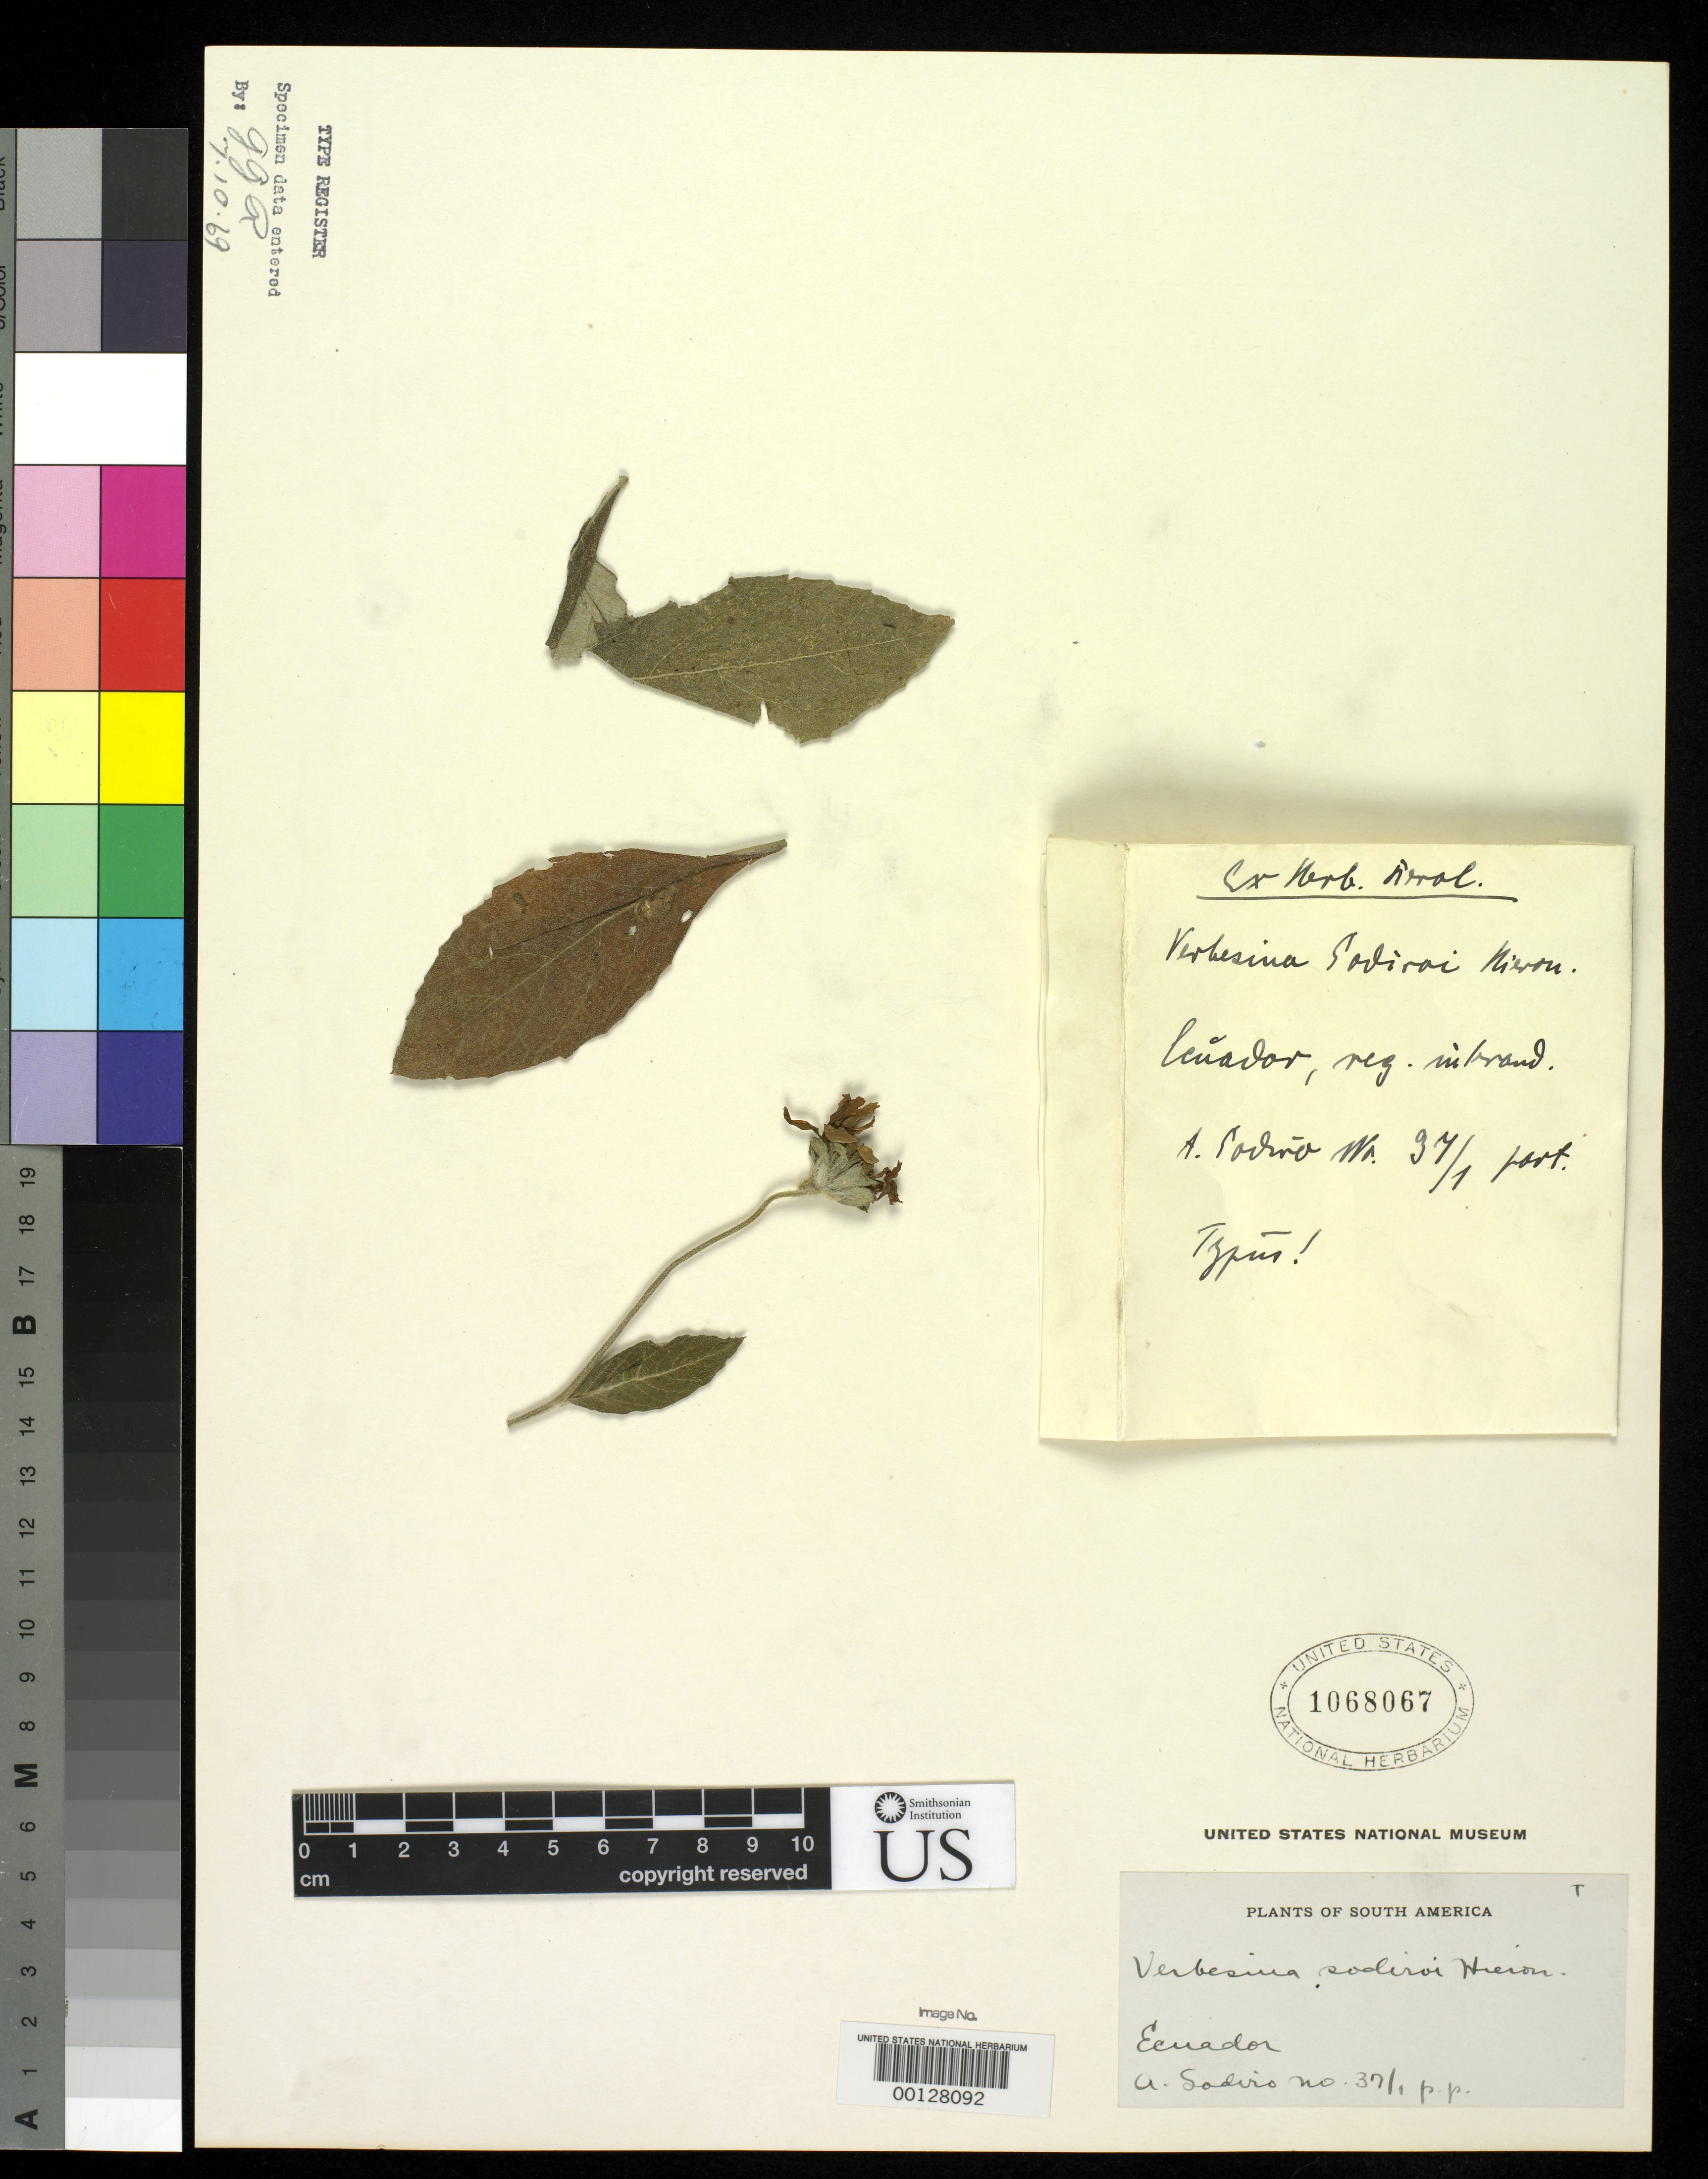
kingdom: Plantae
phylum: Tracheophyta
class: Magnoliopsida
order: Asterales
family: Asteraceae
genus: Verbesina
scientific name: Verbesina sodiroi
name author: Hieron.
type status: Isotype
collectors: L. Sodiro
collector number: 37-1 p.p.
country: Ecuador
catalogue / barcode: US 1068067